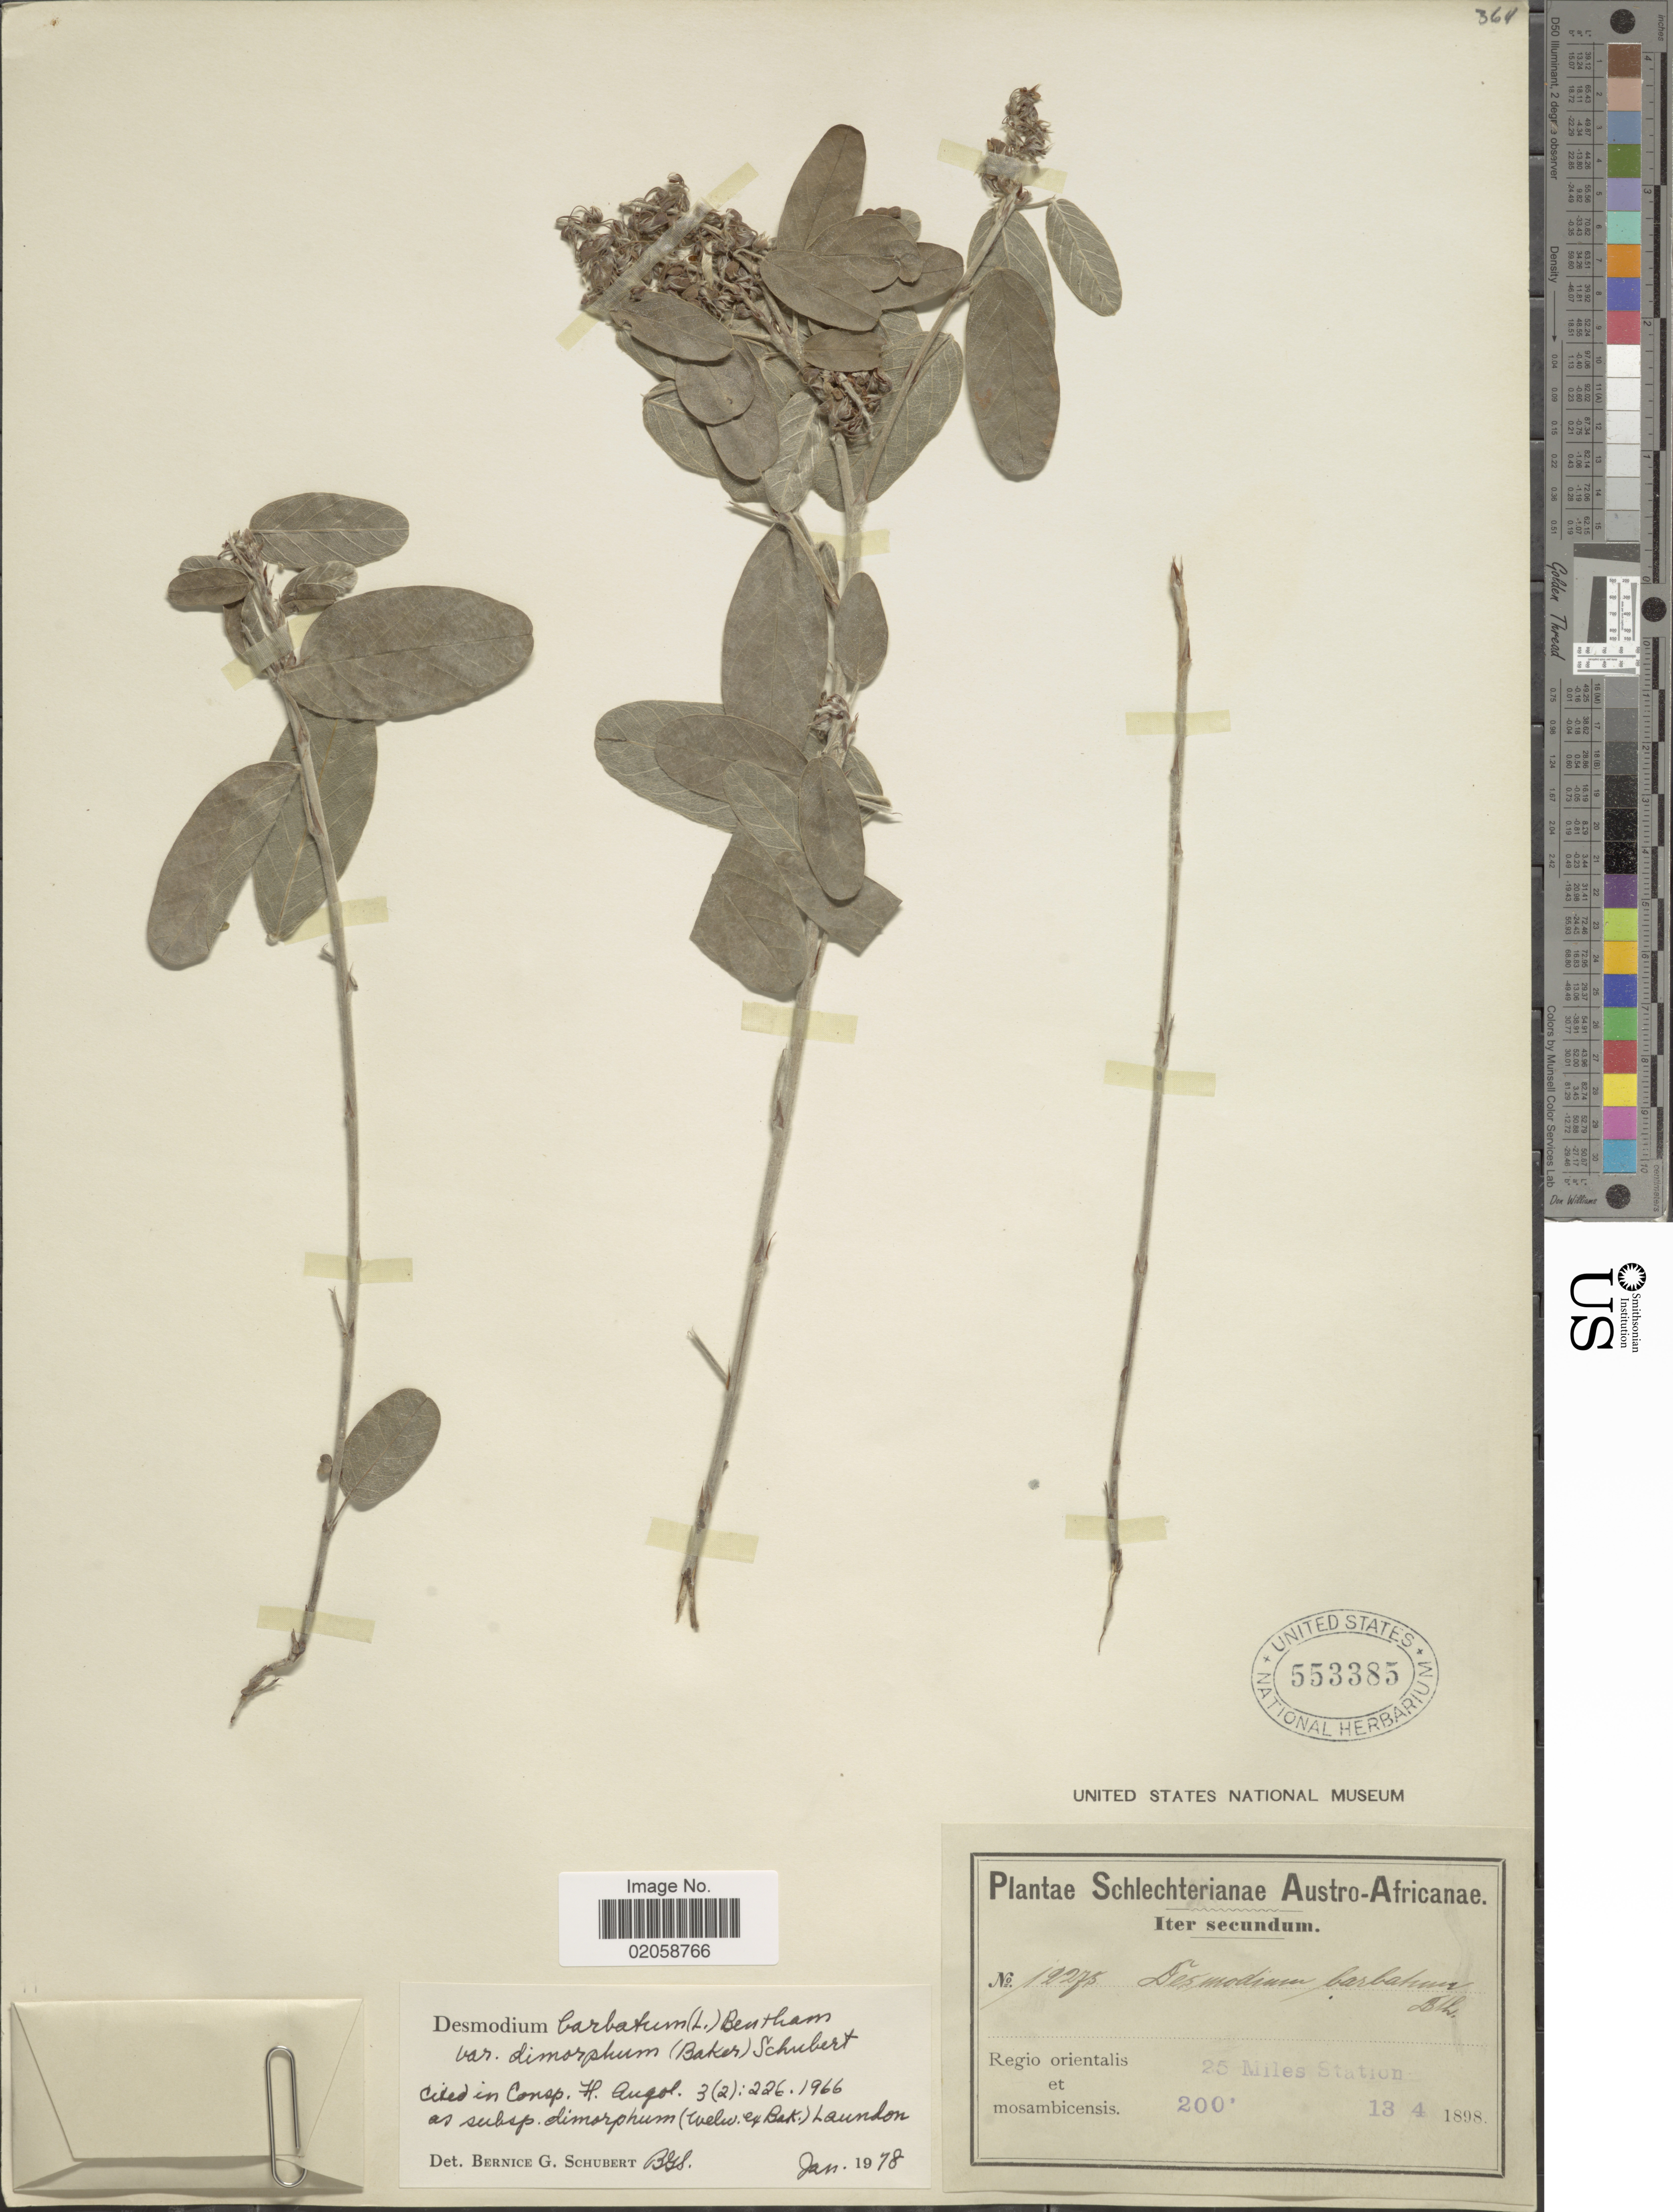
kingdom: Plantae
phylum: Tracheophyta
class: Magnoliopsida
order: Fabales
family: Fabaceae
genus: Grona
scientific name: Grona barbata var. dimorpha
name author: (Welw. ex Baker) H. Ohashi & K. Ohashi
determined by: Strong, Mark T., (BOT), Smithsonian Institution - National Museum of Natural History (UNITED STATES)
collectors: Schlechter, --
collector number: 12275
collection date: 1898-04-13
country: South Africa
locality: Iter secundum. Regio orientalis et mosambicensis. 25 Miles Station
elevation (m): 61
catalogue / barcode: US 553385